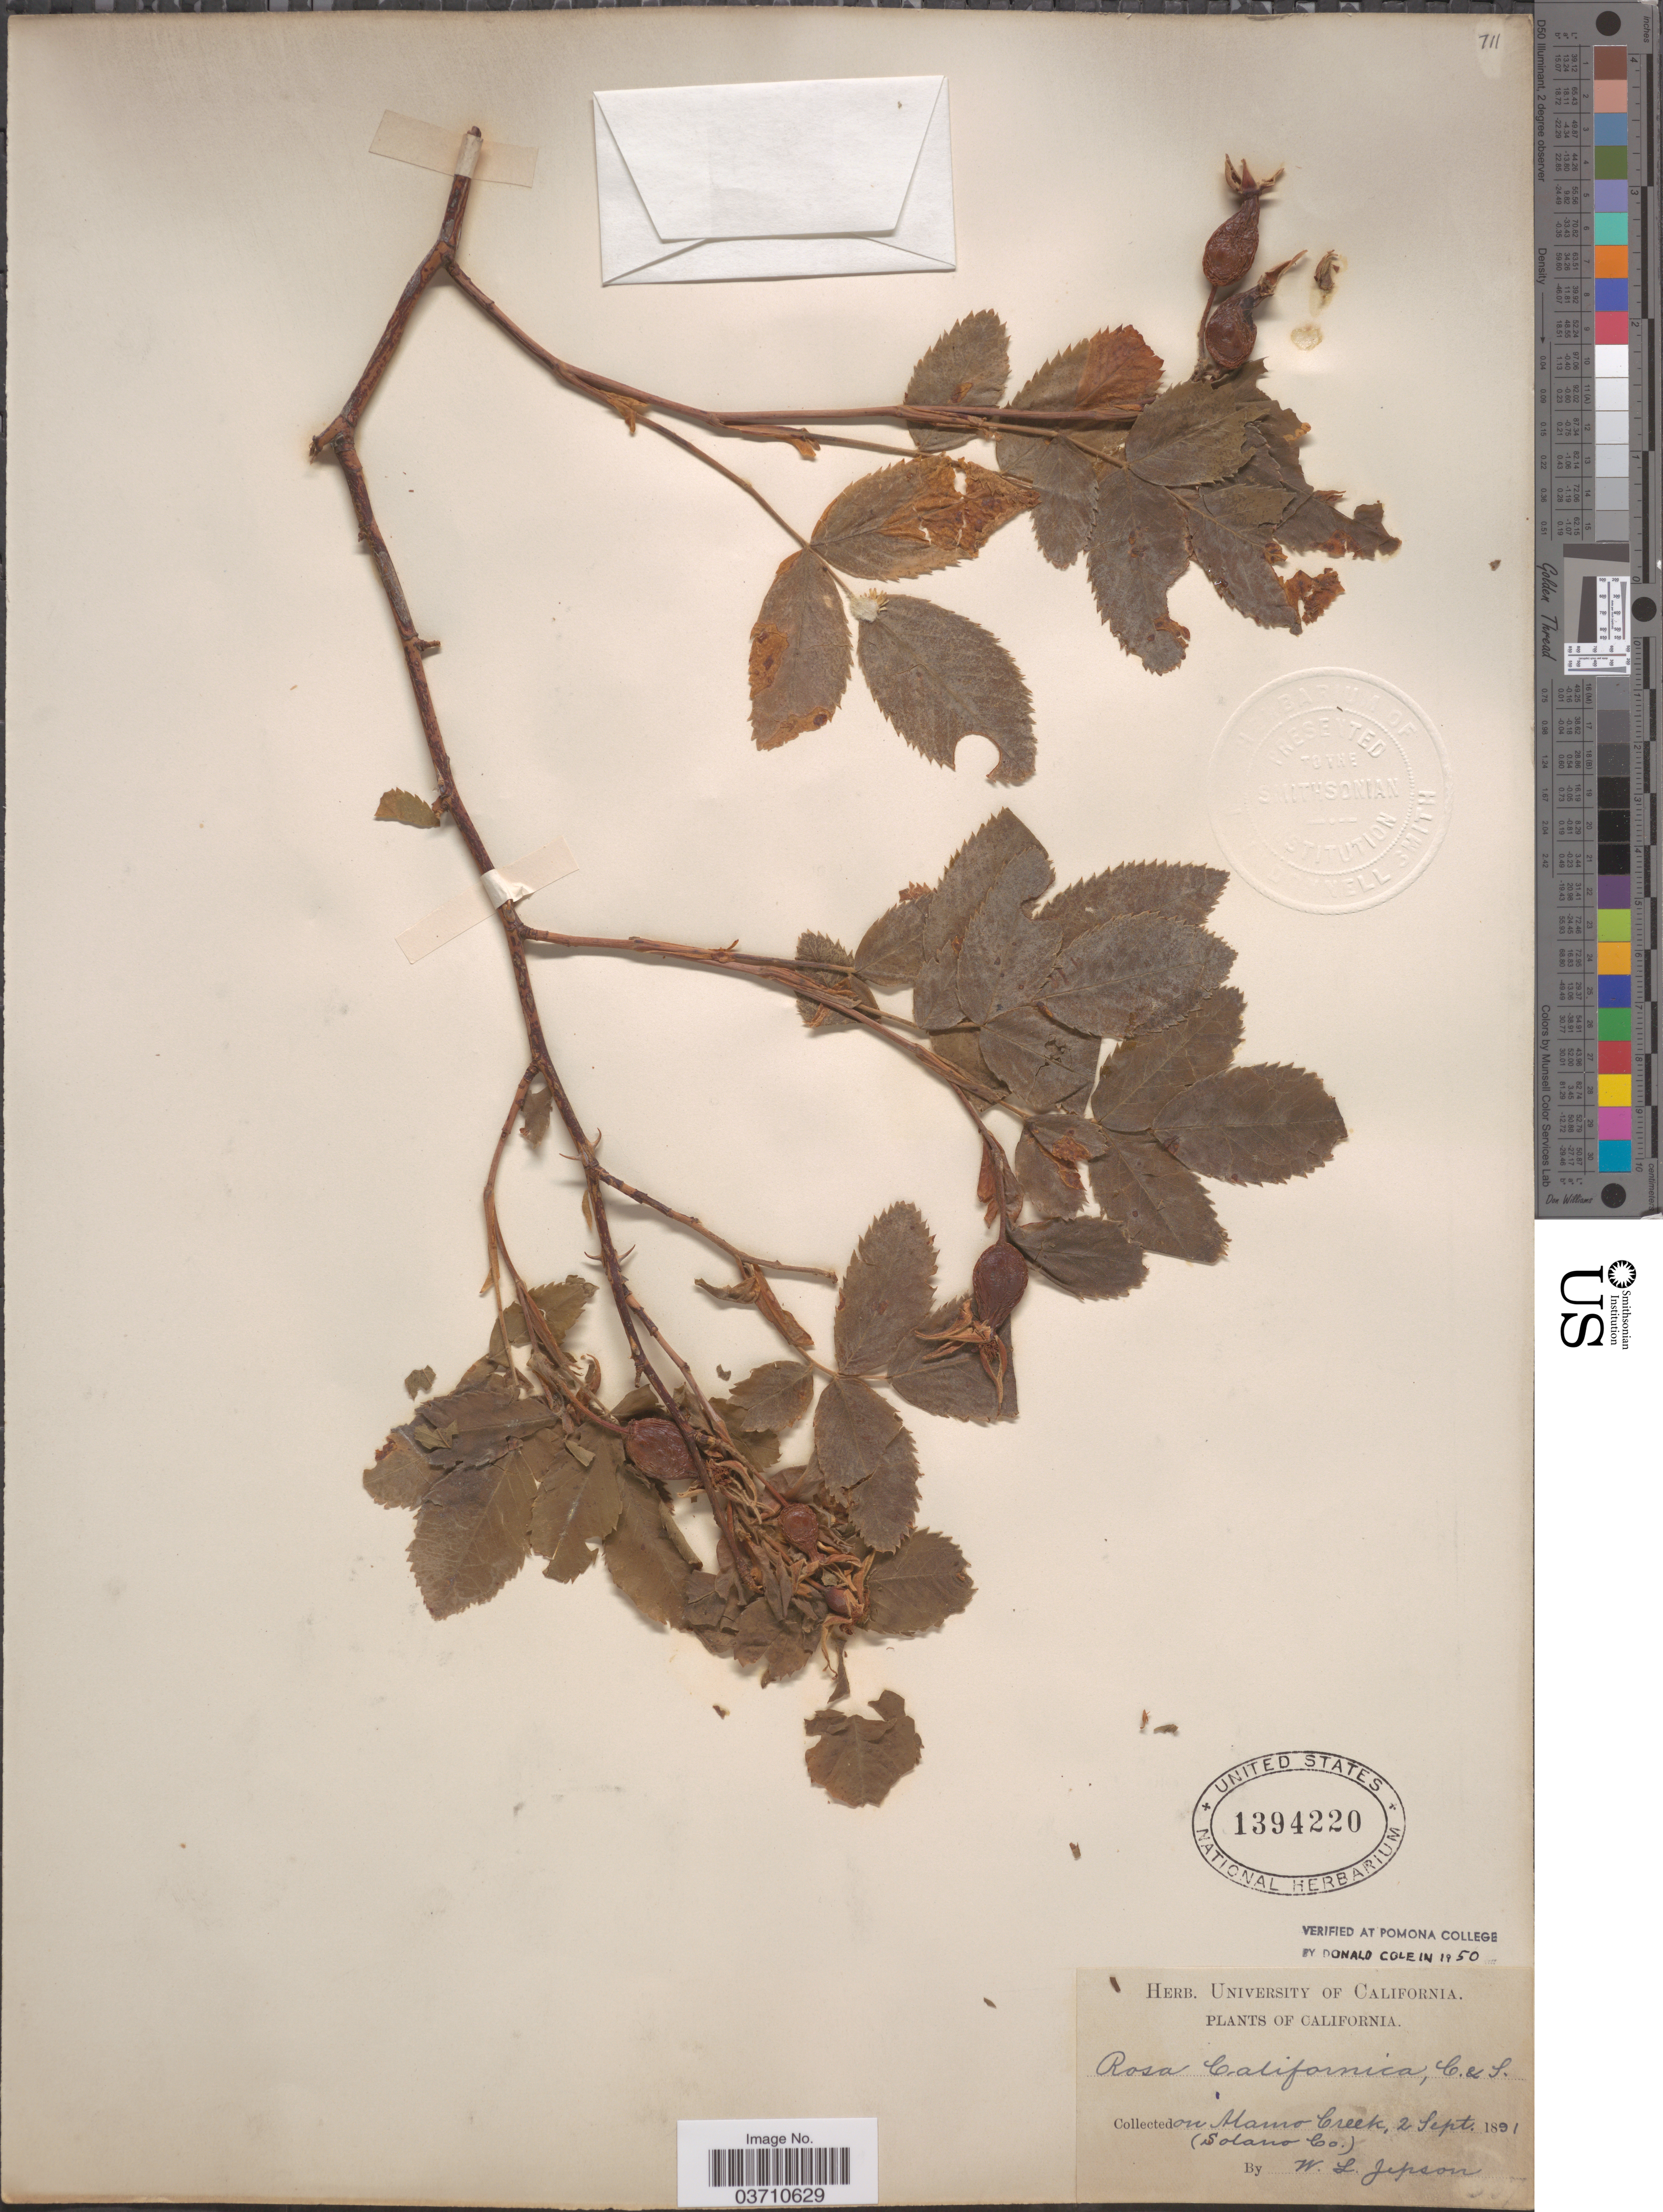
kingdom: Plantae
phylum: Tracheophyta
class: Magnoliopsida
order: Rosales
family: Rosaceae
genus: Rosa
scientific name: Rosa californica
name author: Cham. & Schltdl.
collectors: W. L. Jepson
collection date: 1891-09-02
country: United States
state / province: California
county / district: Solano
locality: Alamo Creek, (Solano Co.).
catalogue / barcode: US 1394220